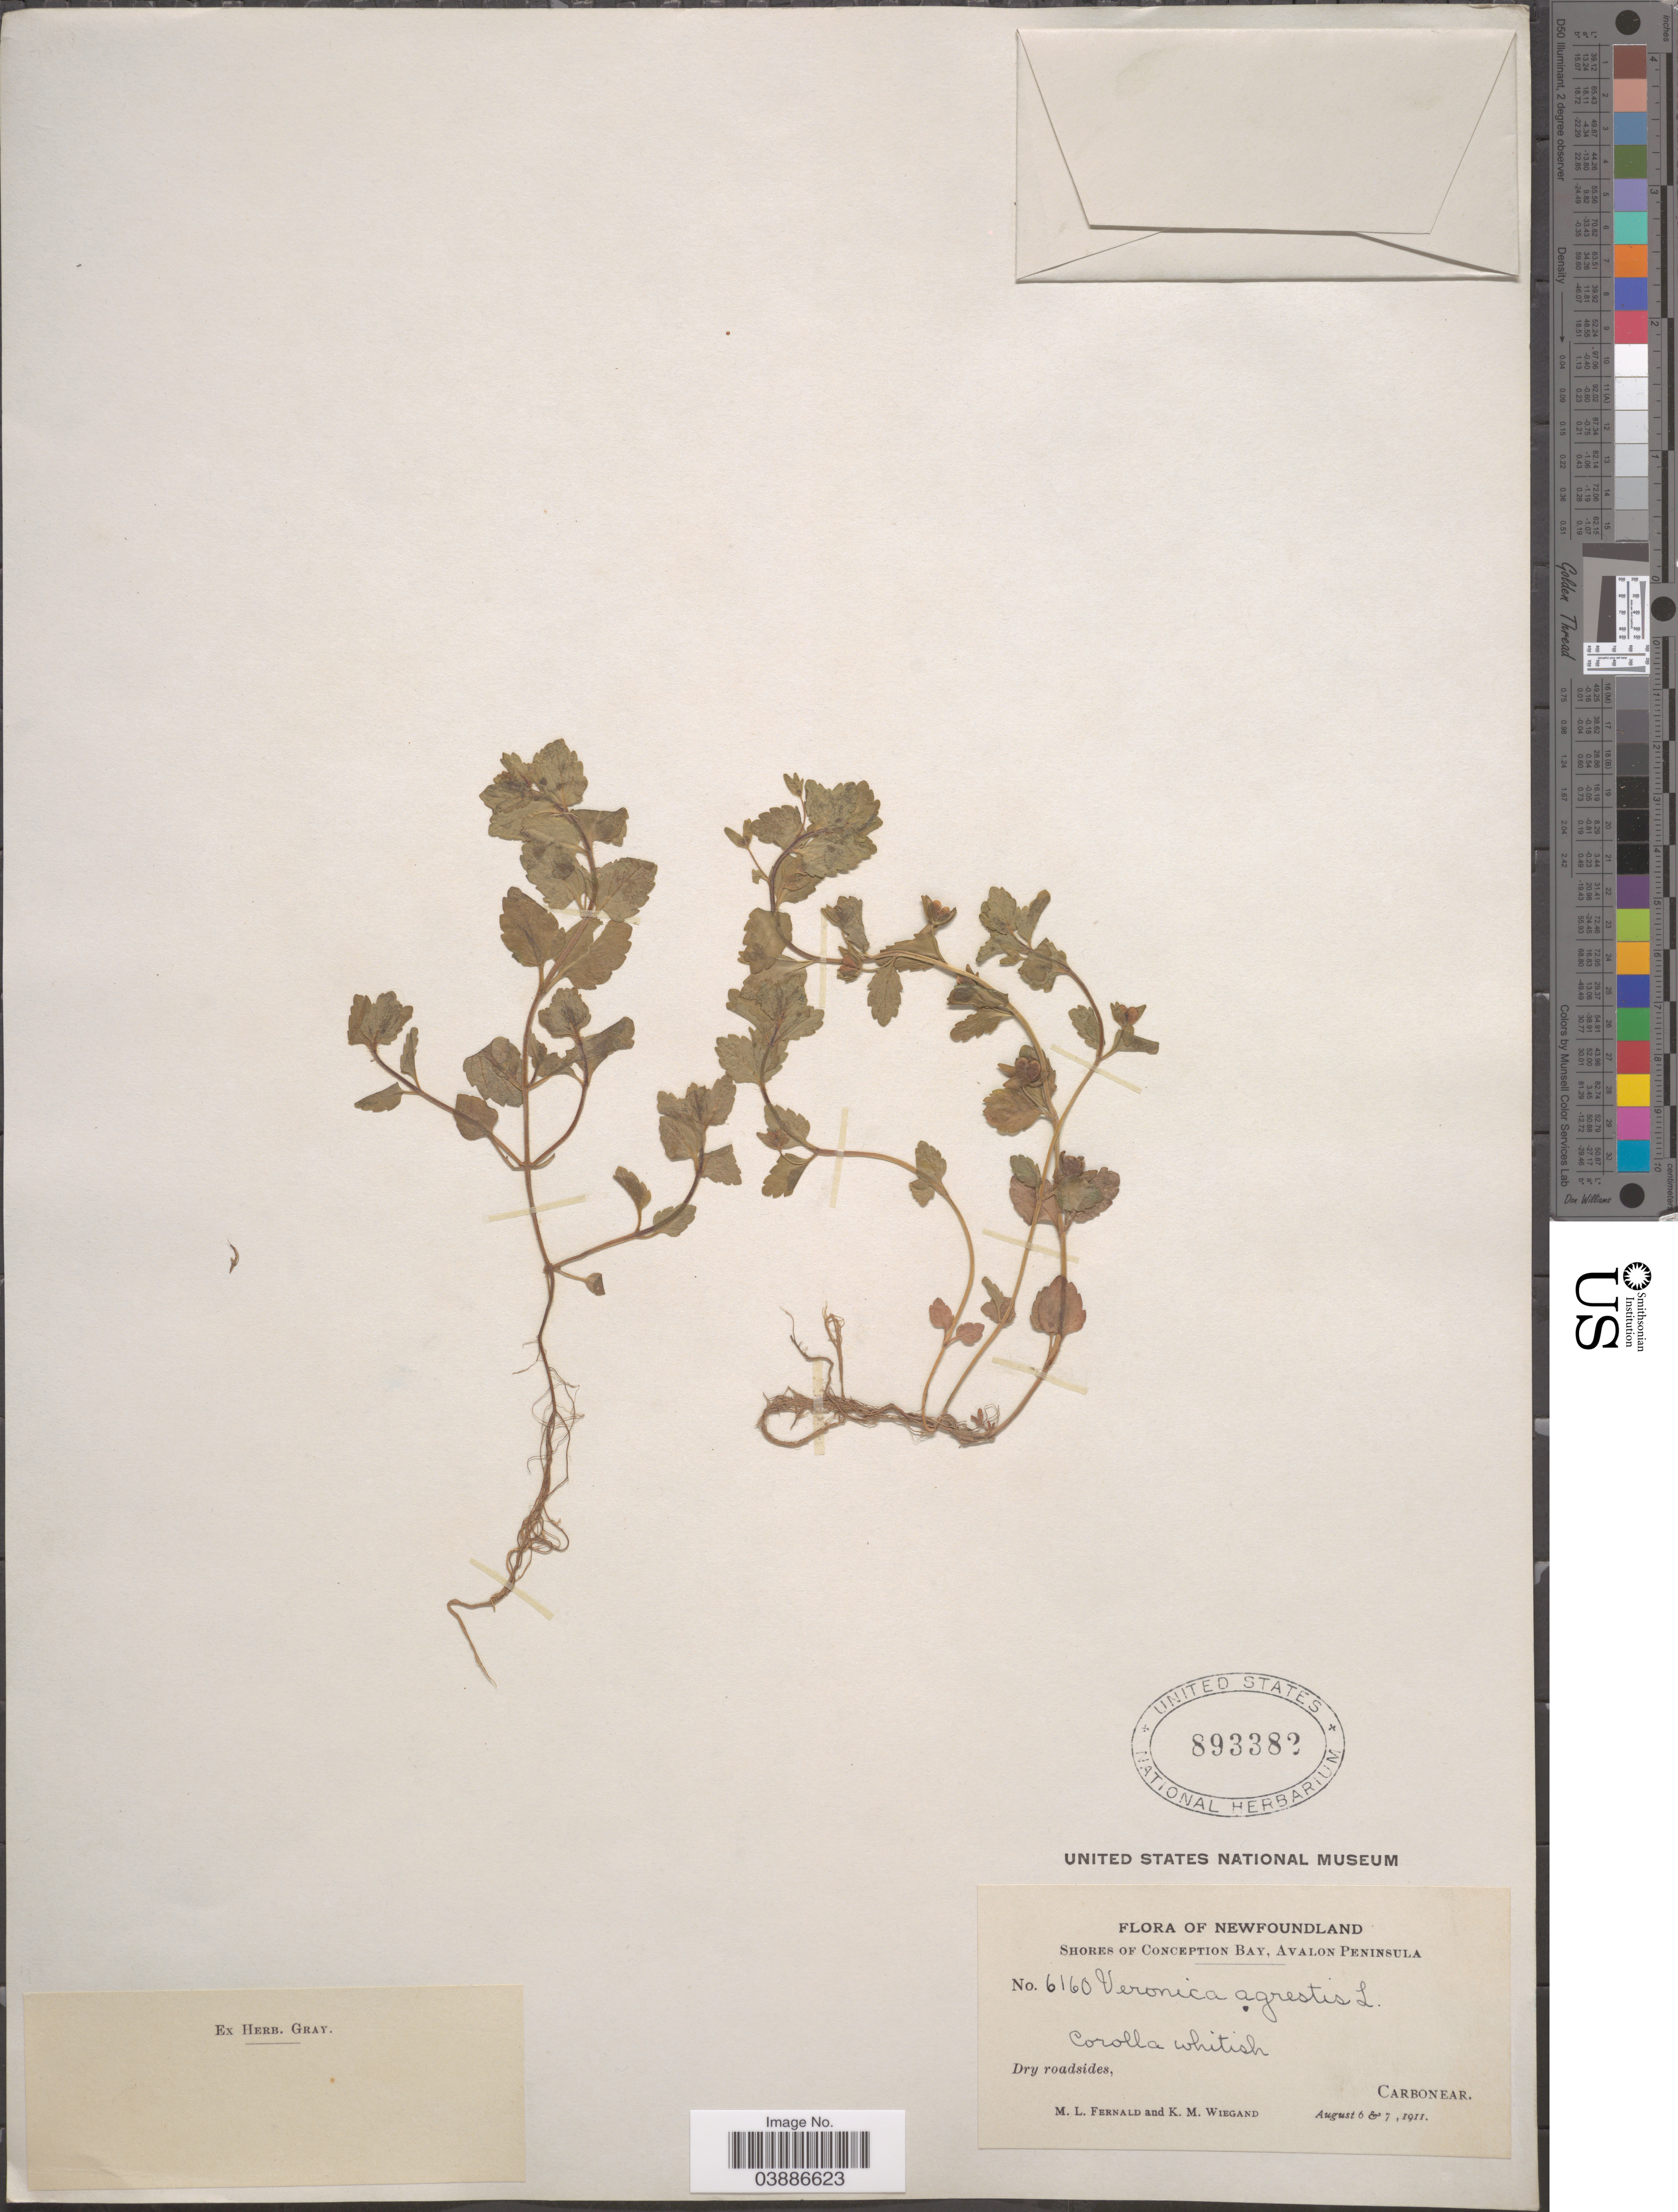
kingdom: Plantae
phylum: Tracheophyta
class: Magnoliopsida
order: Lamiales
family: Plantaginaceae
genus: Veronica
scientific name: Veronica agrestis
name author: L.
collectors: M. L. Fernald & K. M. Wiegand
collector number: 6160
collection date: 1911-08-06/1911-08-07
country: Canada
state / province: Newfoundland and Labrador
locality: Shores of Conception Bay, Avalon Peninsula. Carbonear.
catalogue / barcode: US 893382